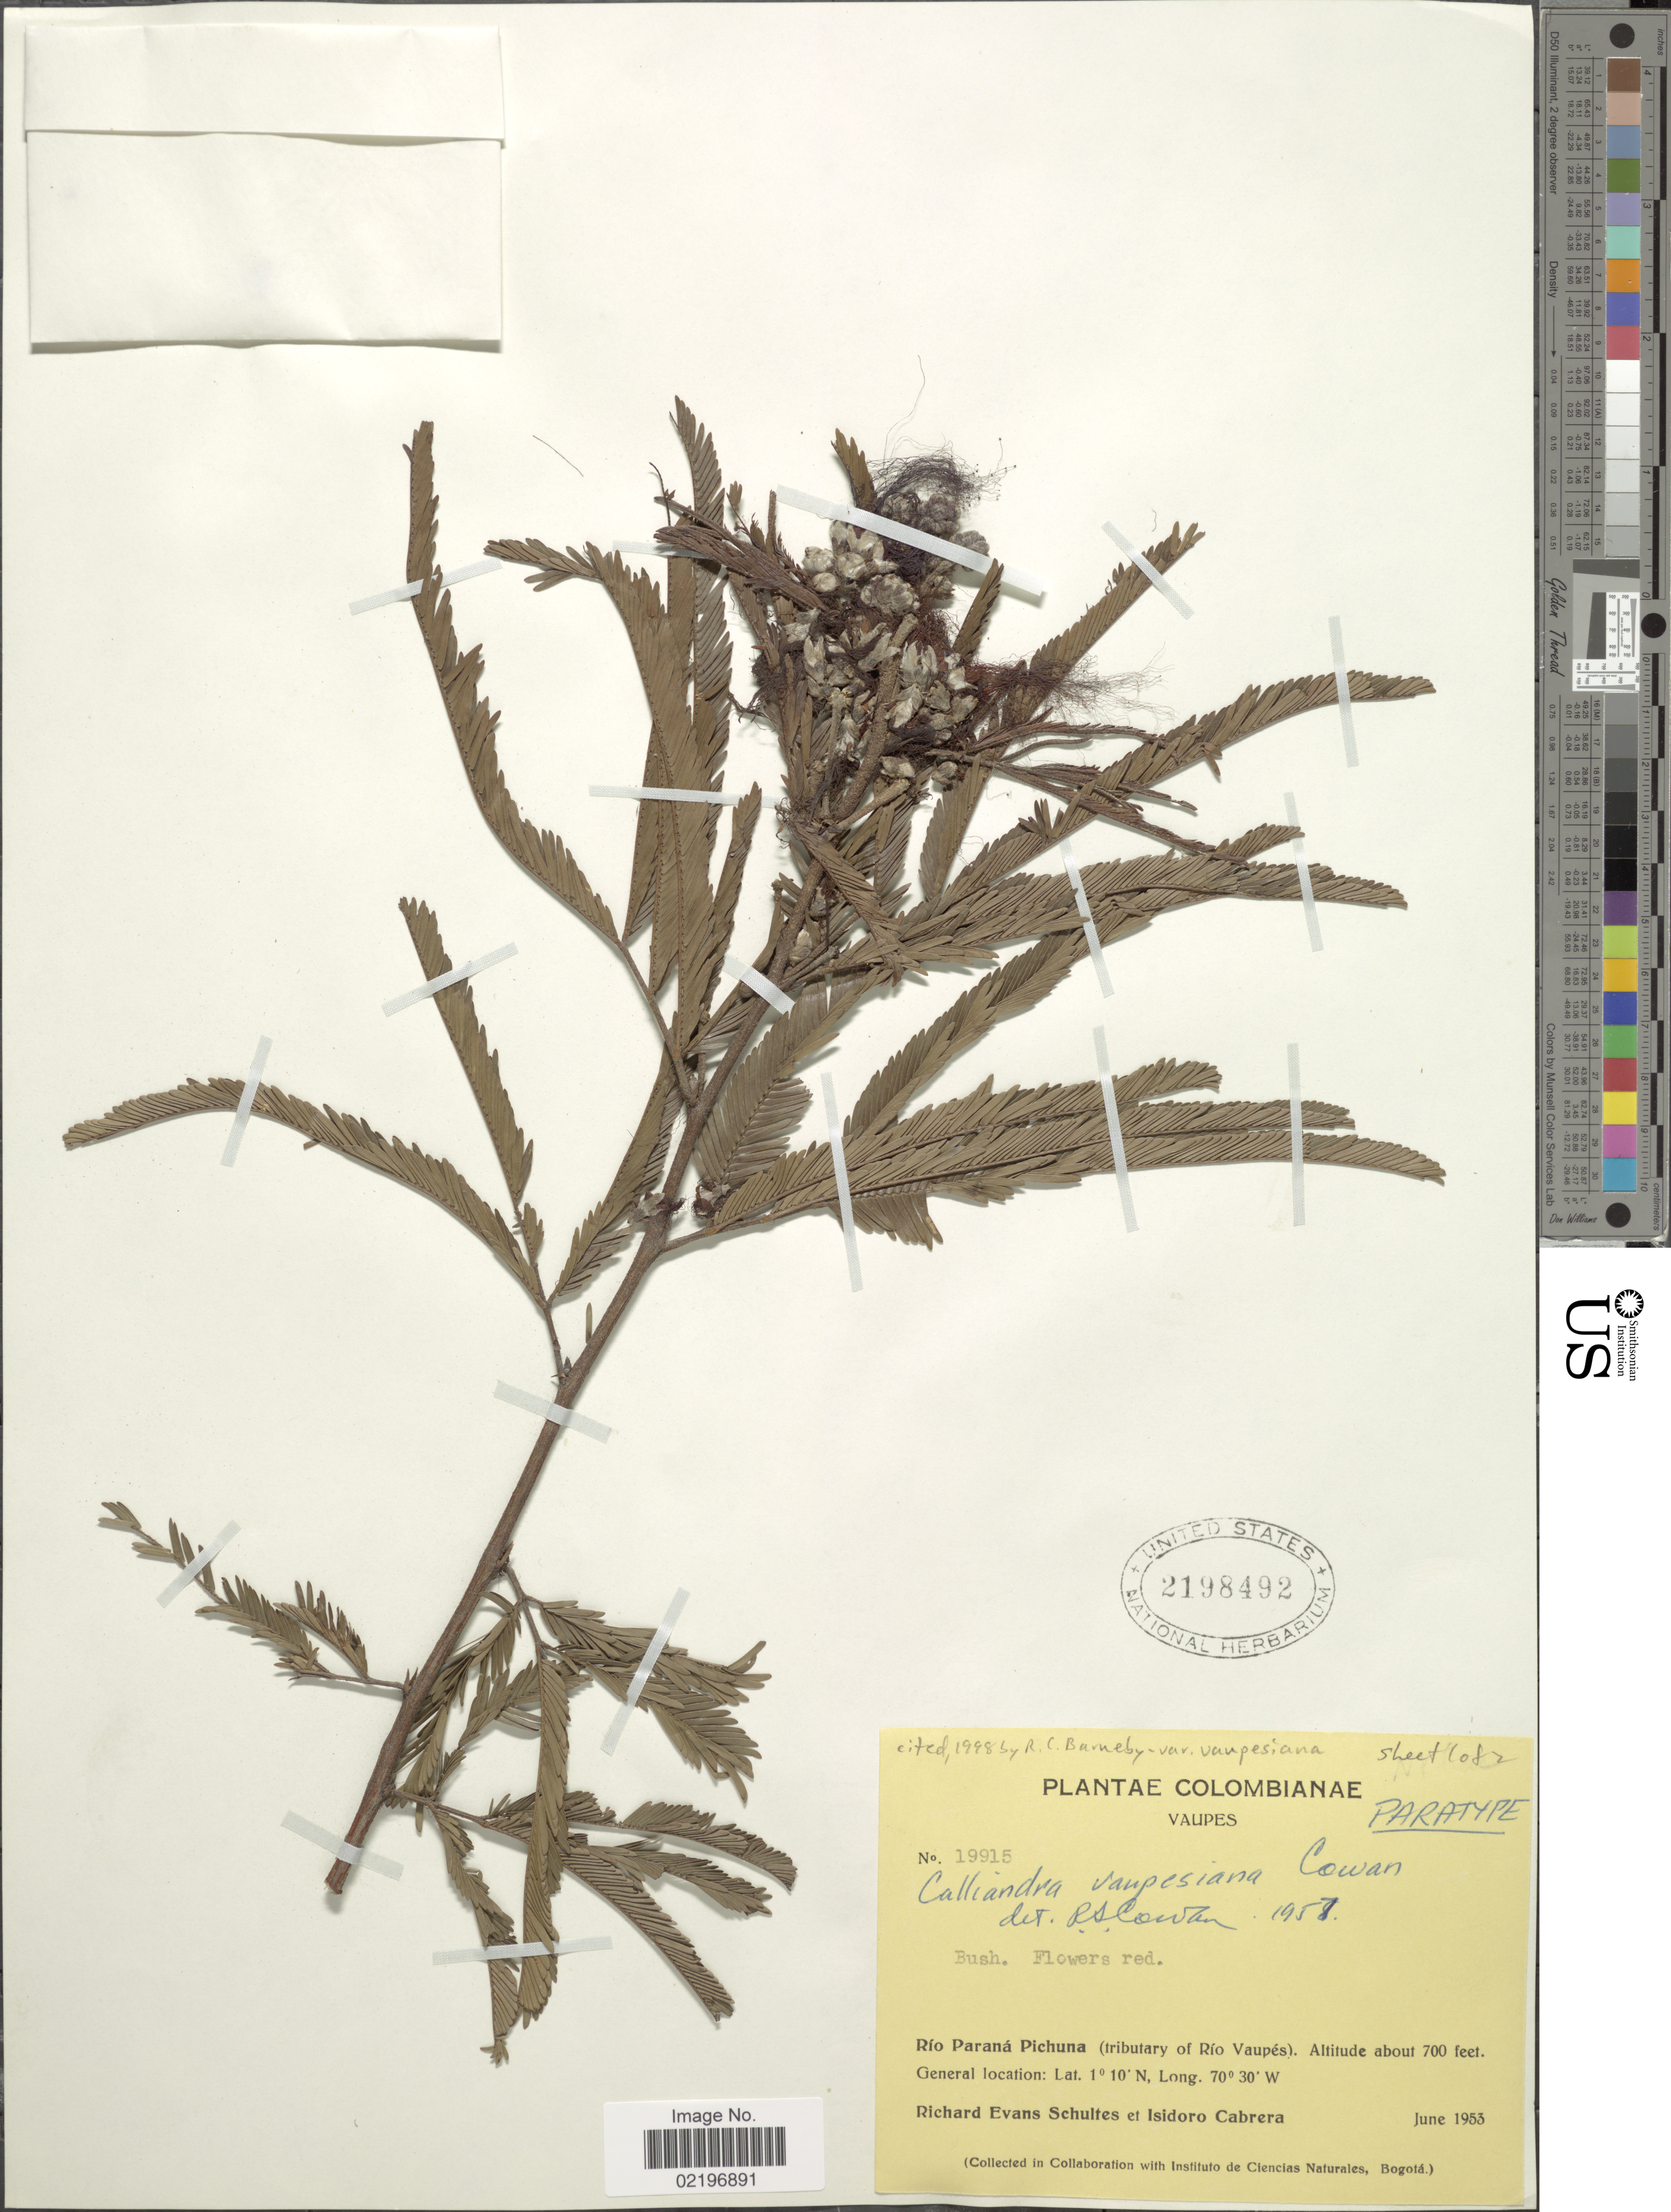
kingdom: Plantae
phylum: Tracheophyta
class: Magnoliopsida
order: Fabales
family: Fabaceae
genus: Calliandra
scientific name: Calliandra vaupesiana var. vaupesiana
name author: R.S. Cowan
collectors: R. E. Schultes & I. Cabrera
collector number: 19915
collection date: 1953-06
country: Colombia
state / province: Vaupés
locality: Colombianae. Vaupes. Rio Parana Pichuna ( tributary of Rio Vaupes).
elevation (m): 213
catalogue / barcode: US 2198492